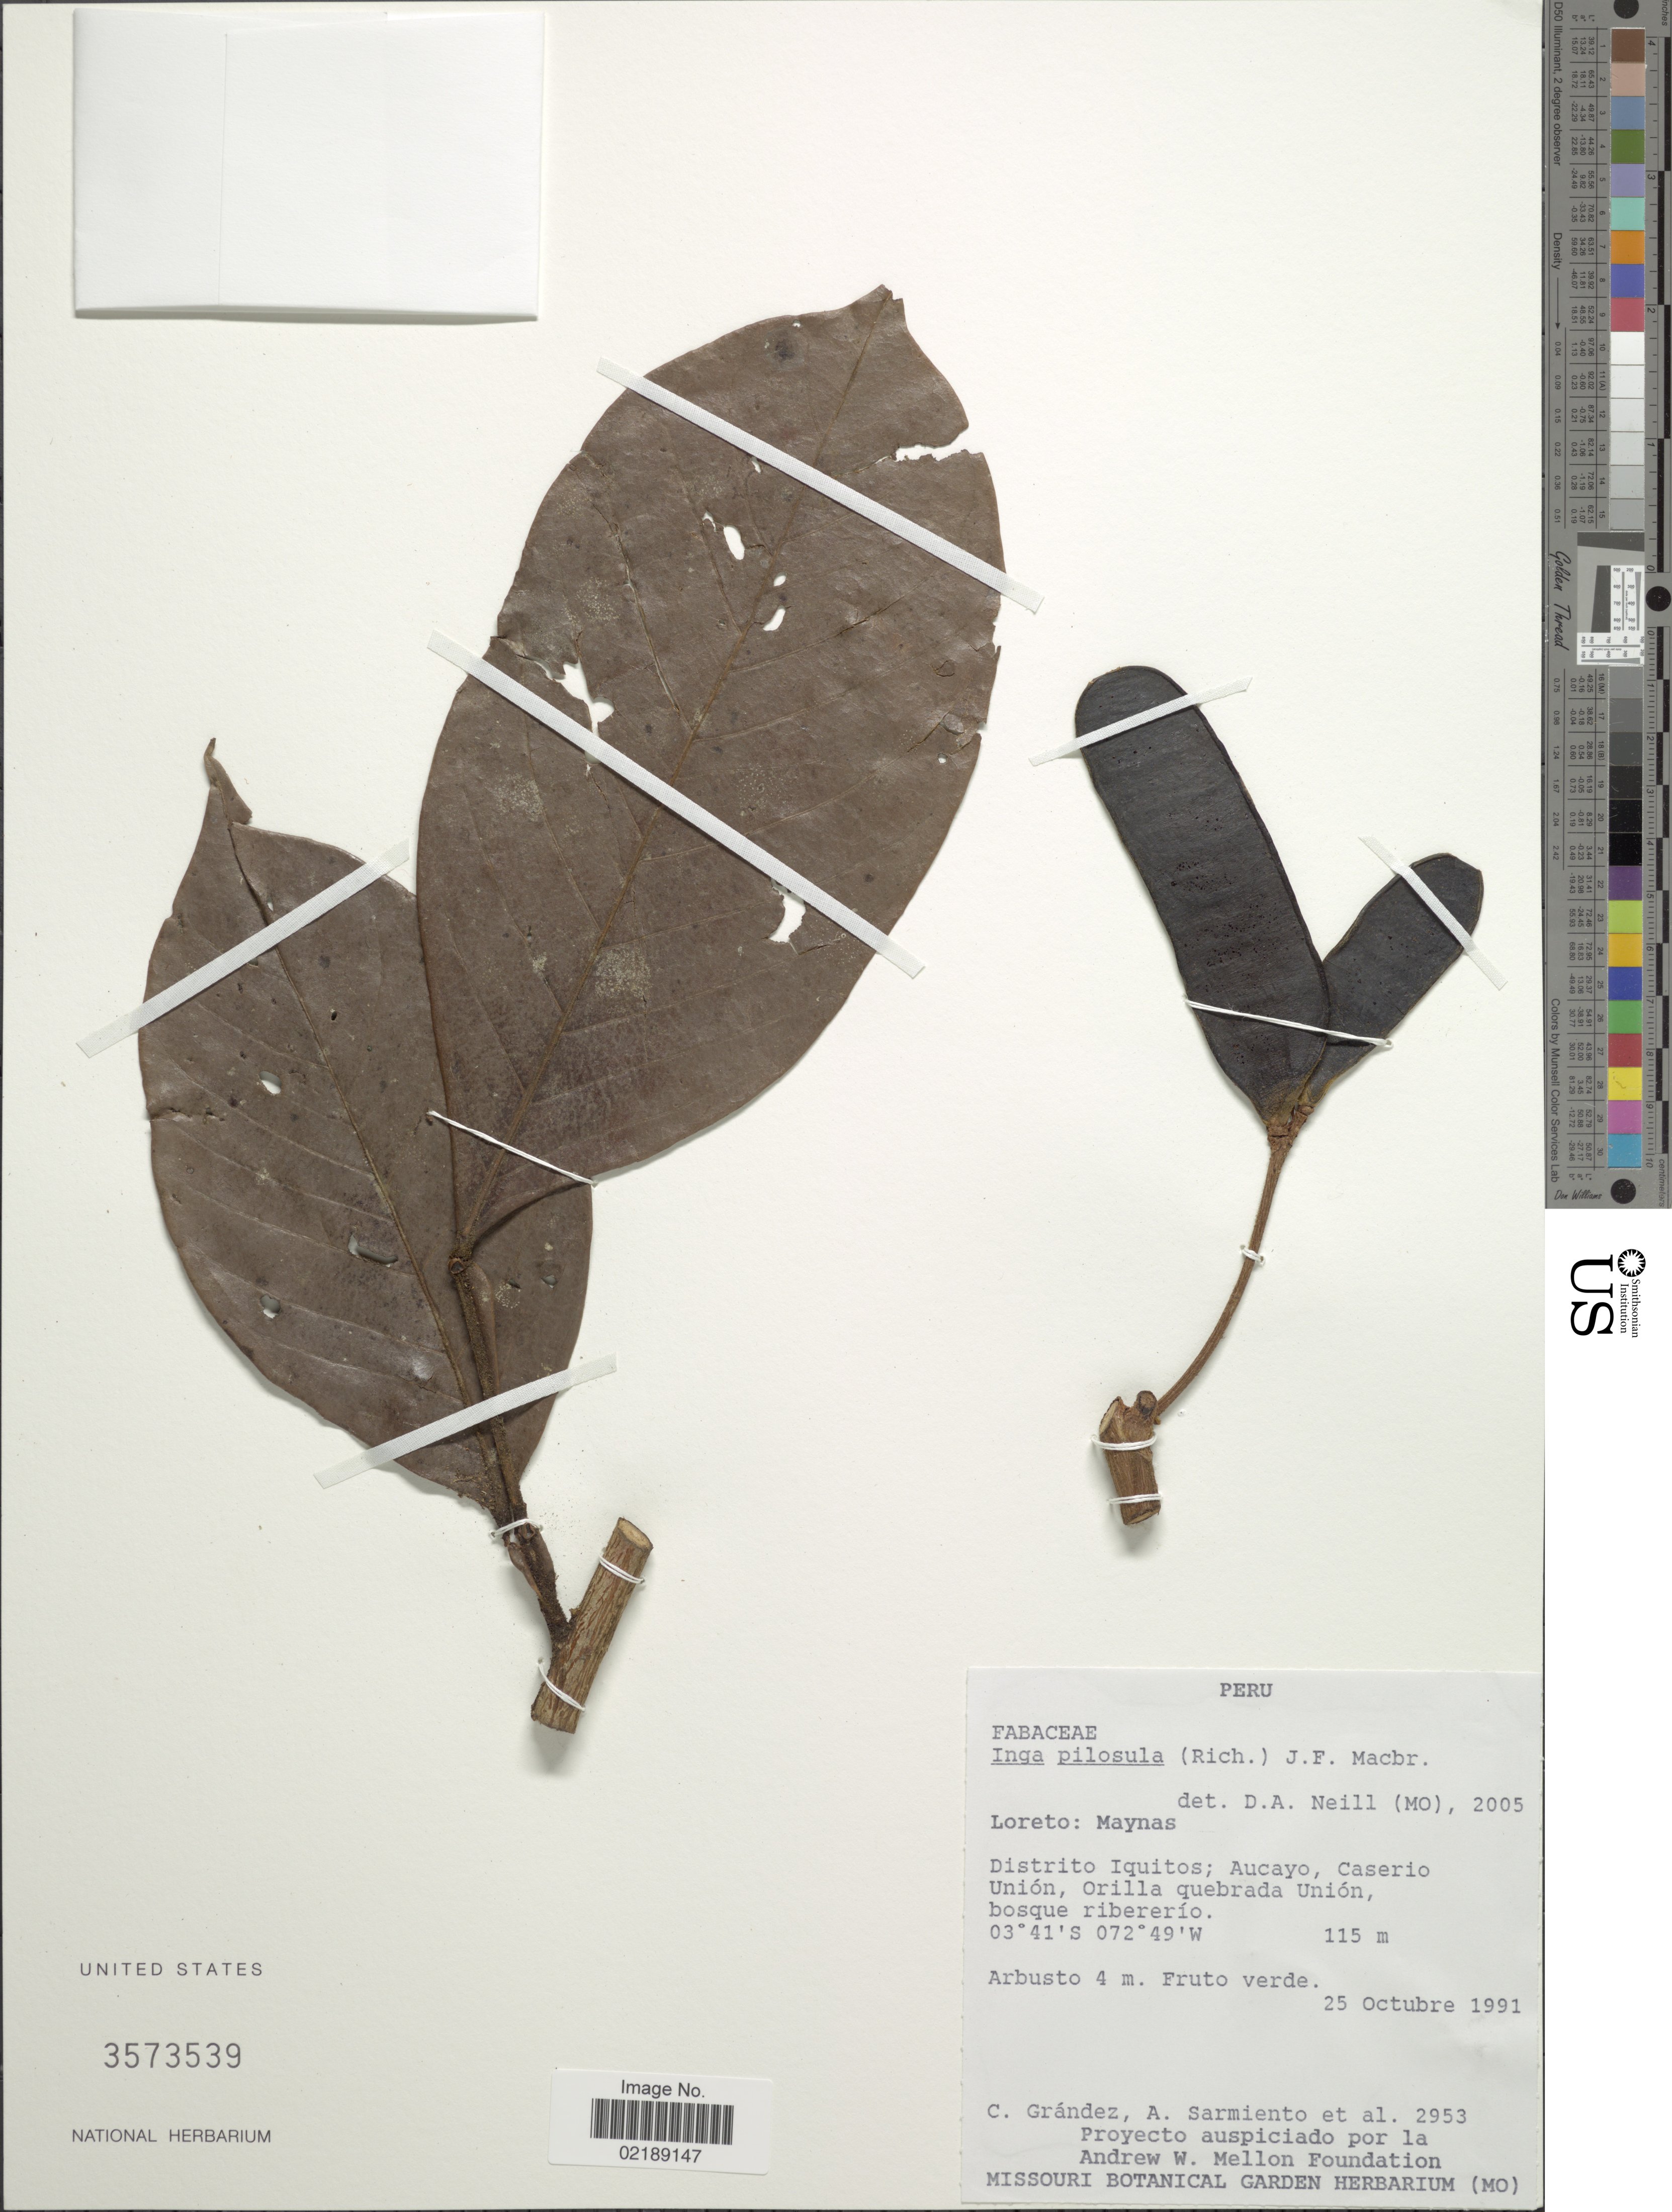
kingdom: Plantae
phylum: Tracheophyta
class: Magnoliopsida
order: Fabales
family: Fabaceae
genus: Inga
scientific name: Inga pilosula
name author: (Rich.) J.F. Macbr.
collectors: C. Grández, A. Sarmiento & et al.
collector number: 2953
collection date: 1991-10-25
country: Peru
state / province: Loreto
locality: Maynas, Distrito Iquitos, Aucayo, Caserio Union, Orilla Quebrada Union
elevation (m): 115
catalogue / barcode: US 3573539